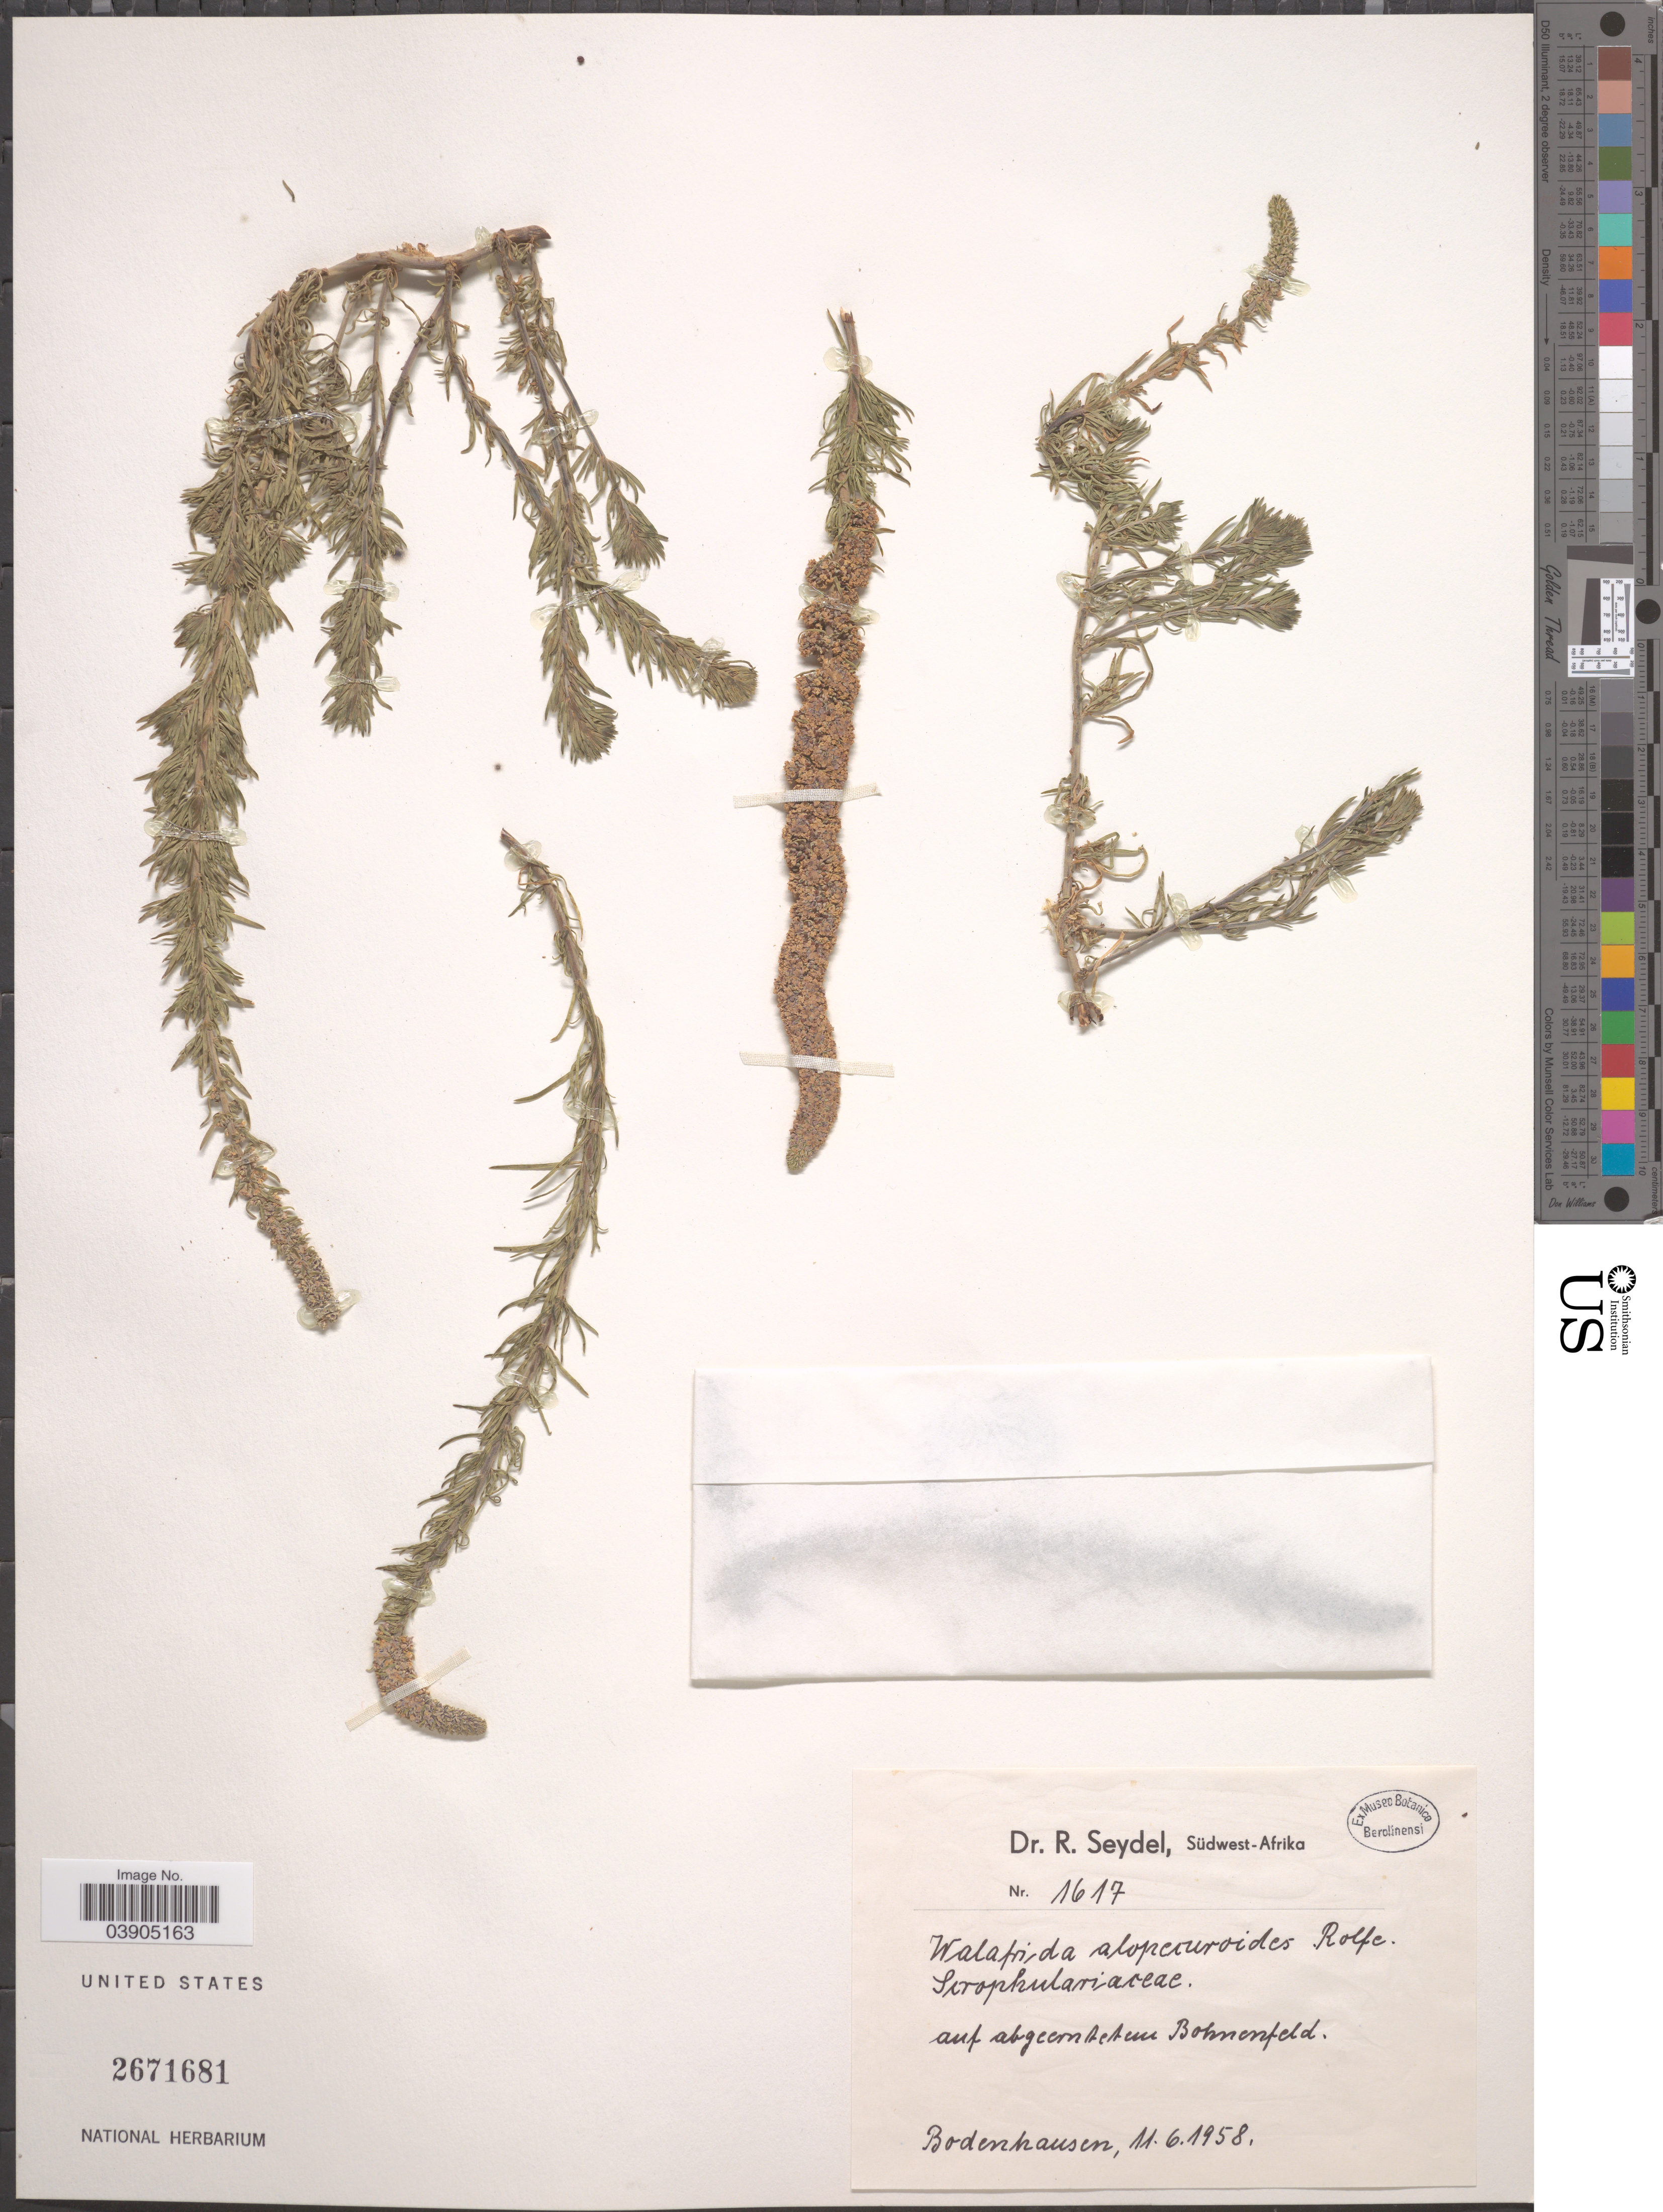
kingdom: Plantae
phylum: Tracheophyta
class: Magnoliopsida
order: Lamiales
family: Scrophulariaceae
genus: Selago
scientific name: Selago alopecuroides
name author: Rolfe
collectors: R. Seydel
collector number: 1617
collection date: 1958-06-11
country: Namibia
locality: Südwest-Afrika. Auf abgeernteten Bohnenfeld. Bodenhausen.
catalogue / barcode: US 2671681